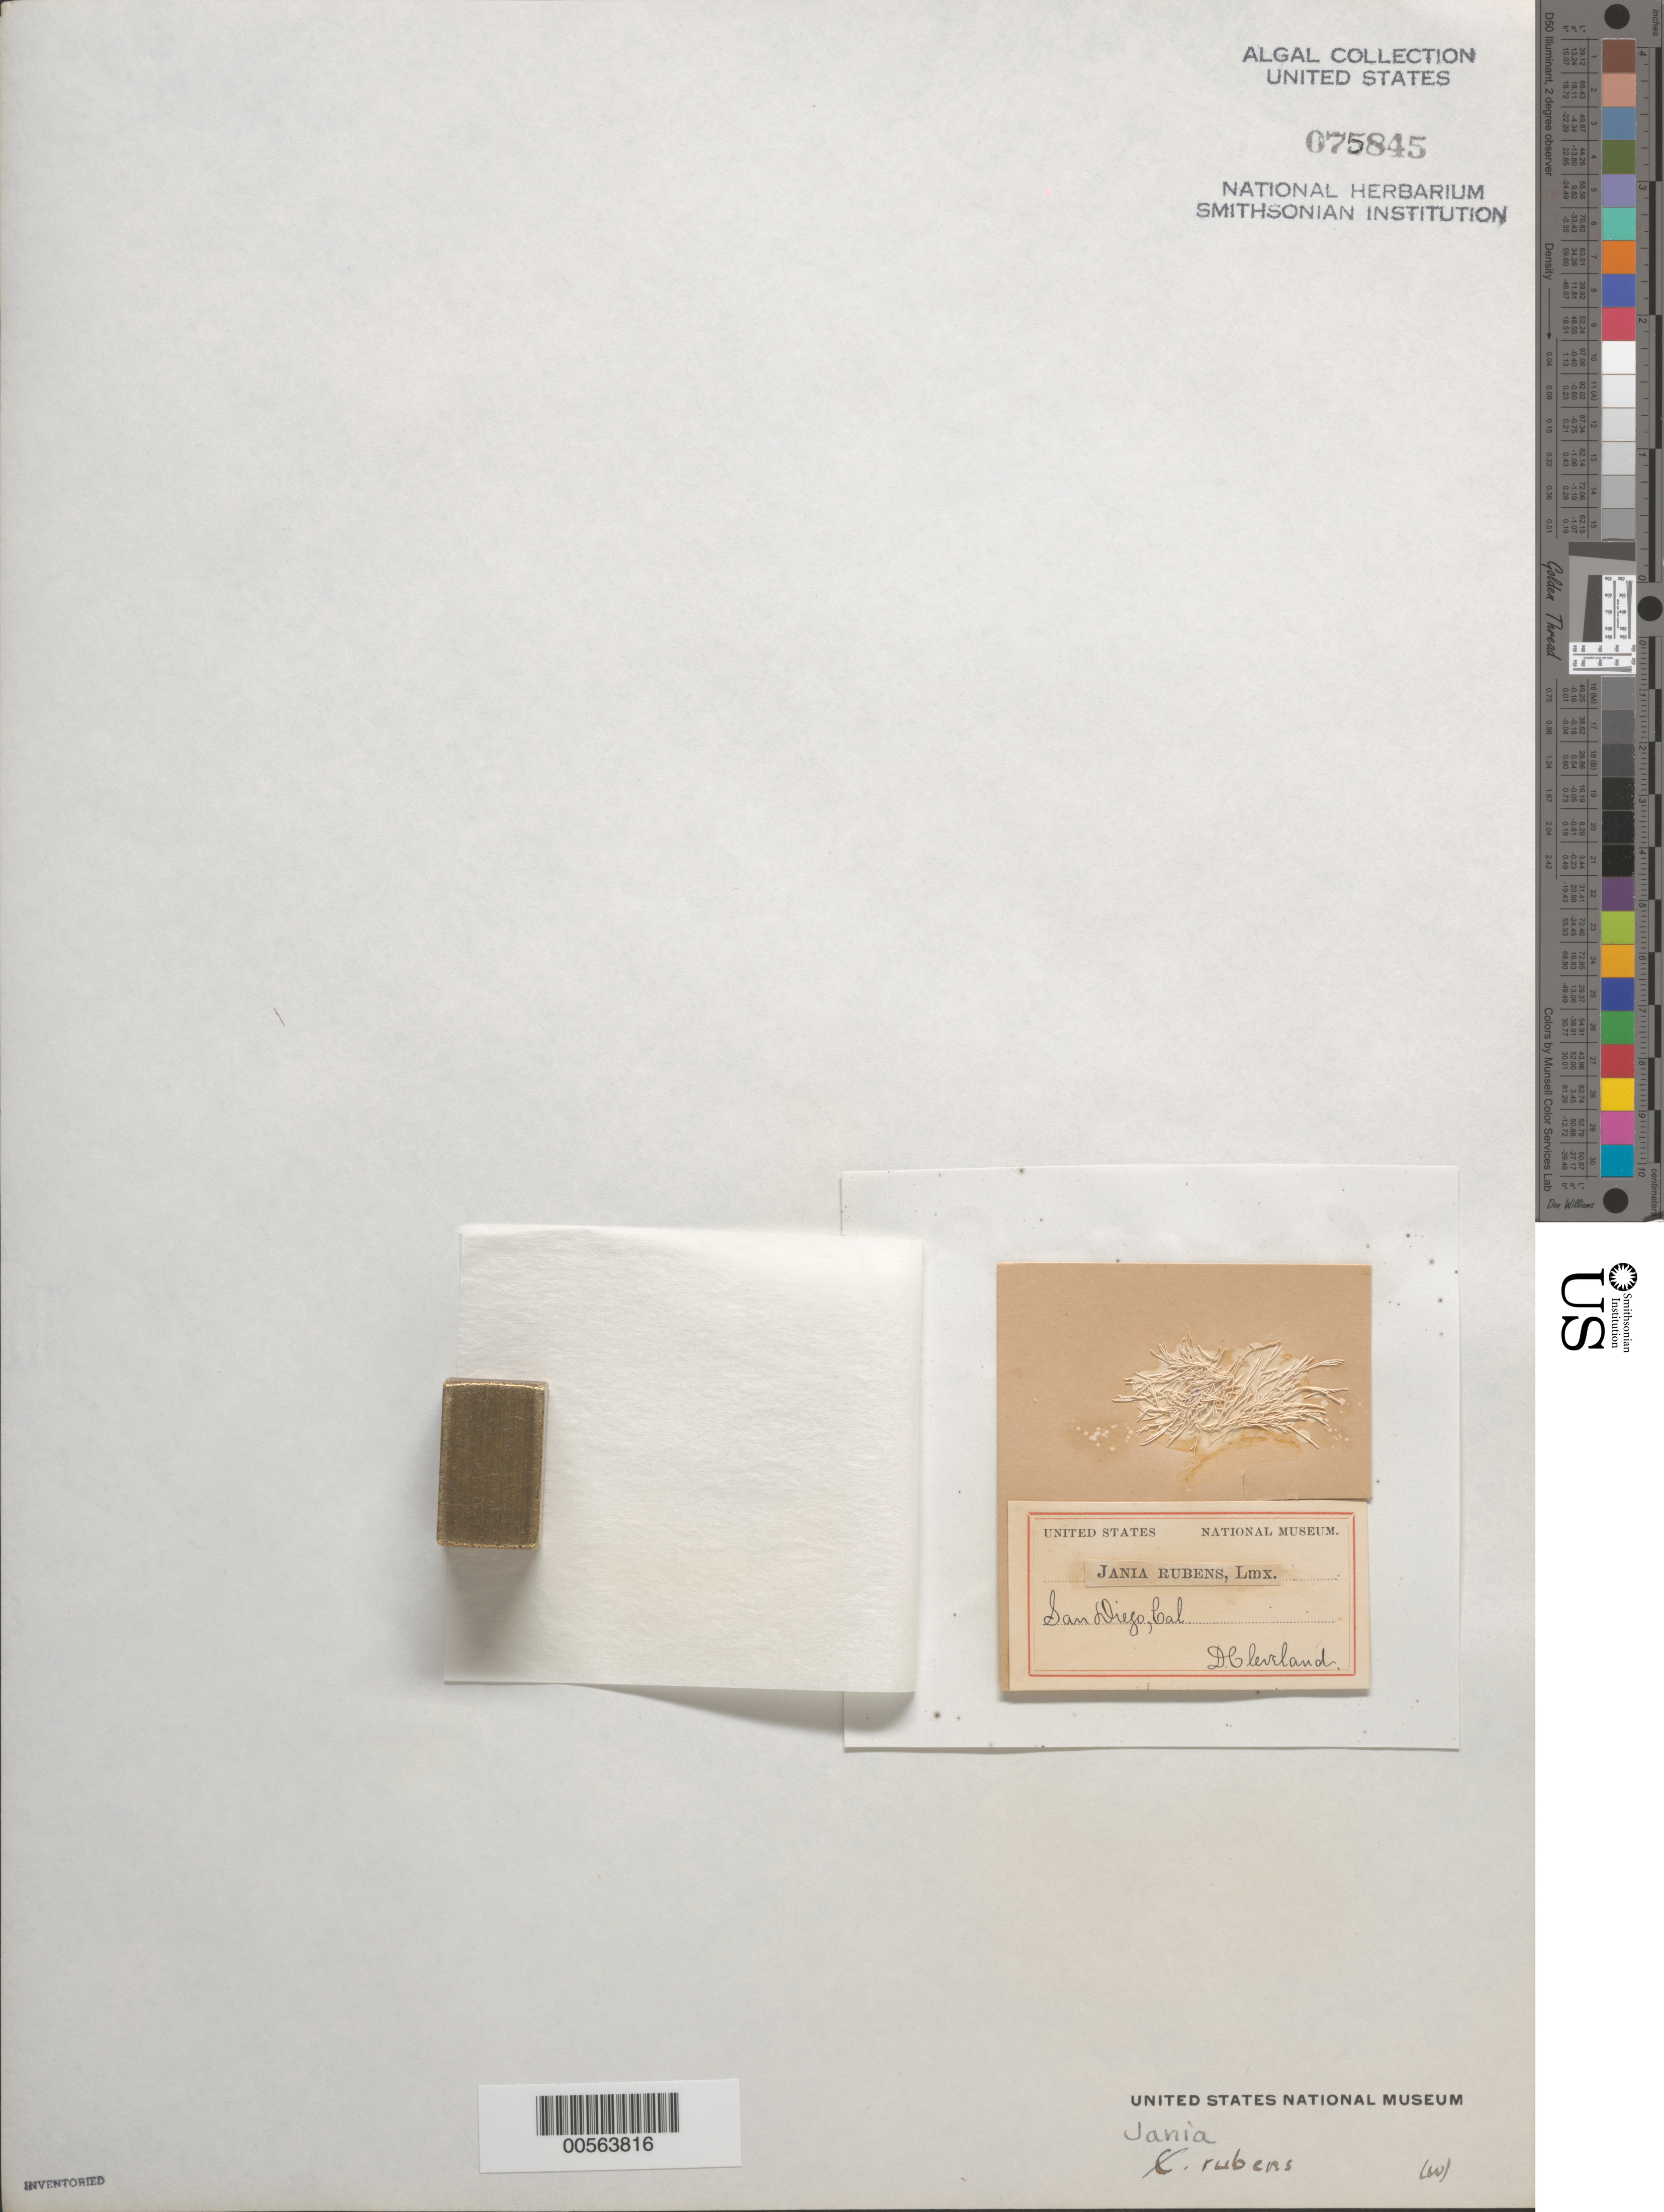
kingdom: Plantae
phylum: Rhodophyta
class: Florideophyceae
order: Corallinales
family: Corallinaceae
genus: Jania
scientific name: Jania rubens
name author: (L.) J.V.Lamouroux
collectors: D. Cleveland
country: United States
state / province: California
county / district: San Diego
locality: San Diego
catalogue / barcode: US 75845